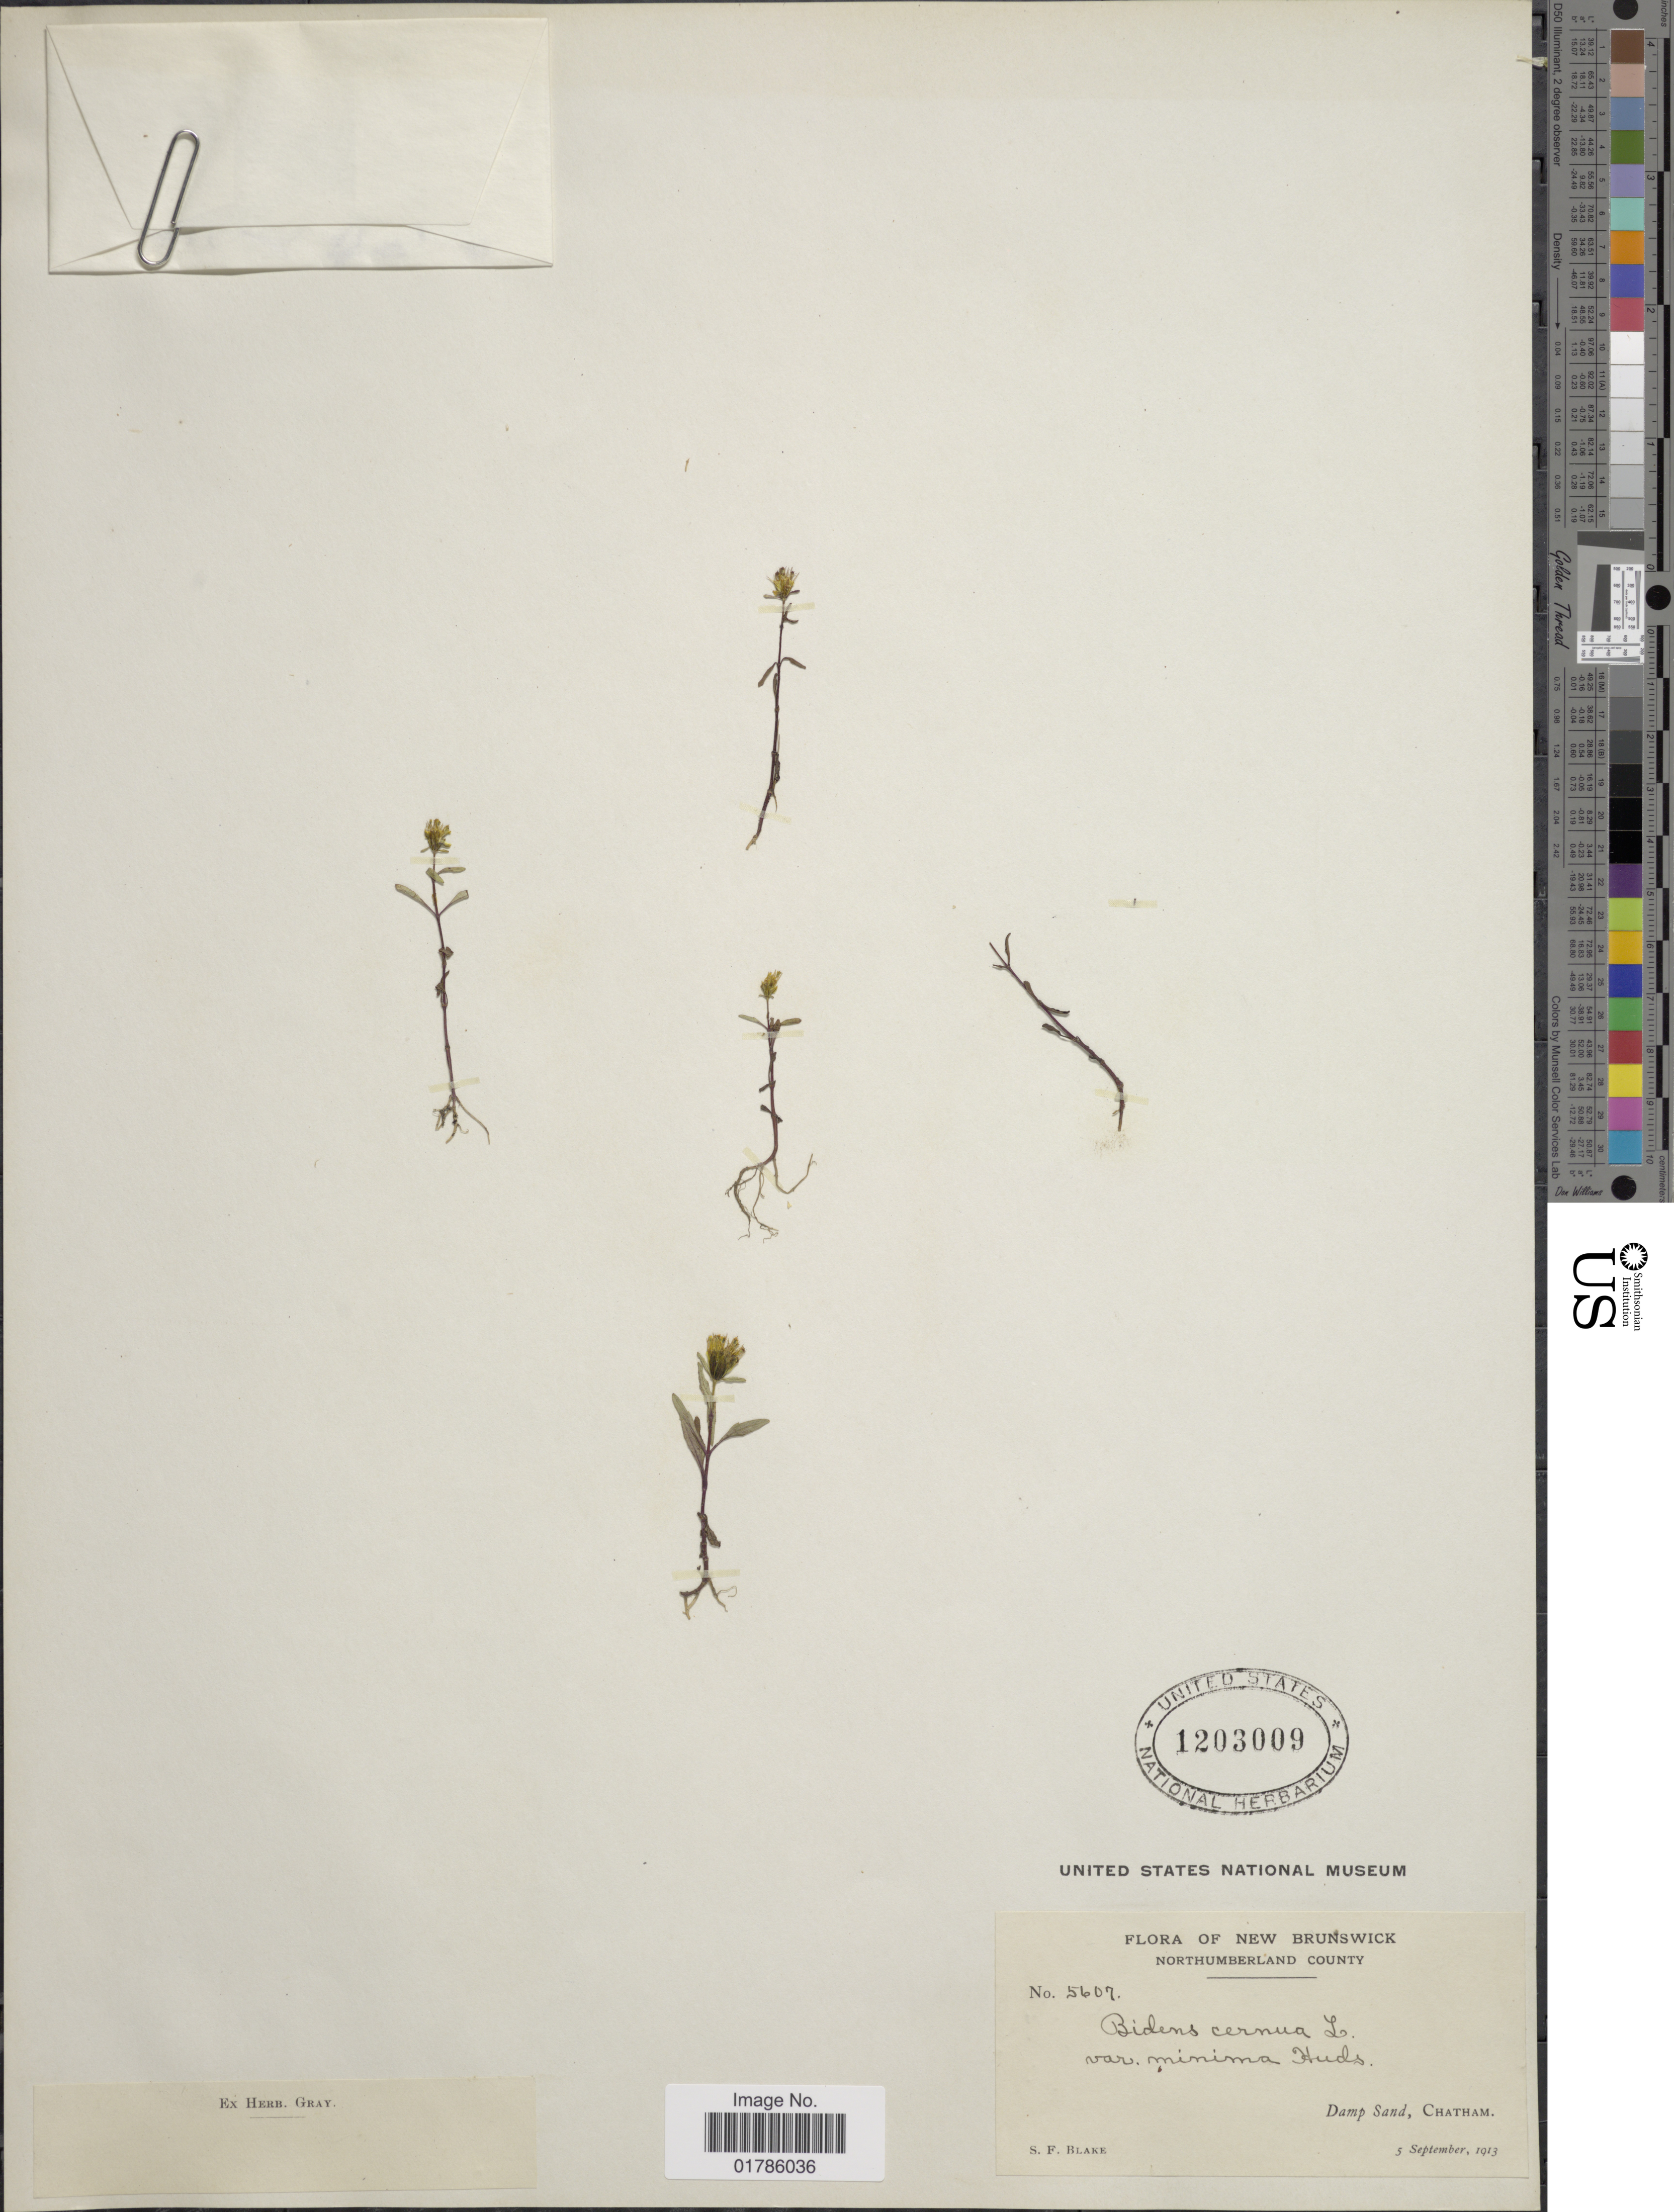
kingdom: Plantae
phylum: Tracheophyta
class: Magnoliopsida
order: Asterales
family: Asteraceae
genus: Bidens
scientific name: Bidens cernua var. minima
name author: (Huds.) Pursh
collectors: S. Blake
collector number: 5607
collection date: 1913-09-05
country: Canada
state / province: New Brunswick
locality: Northumberland County, Chatham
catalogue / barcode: US 1203009